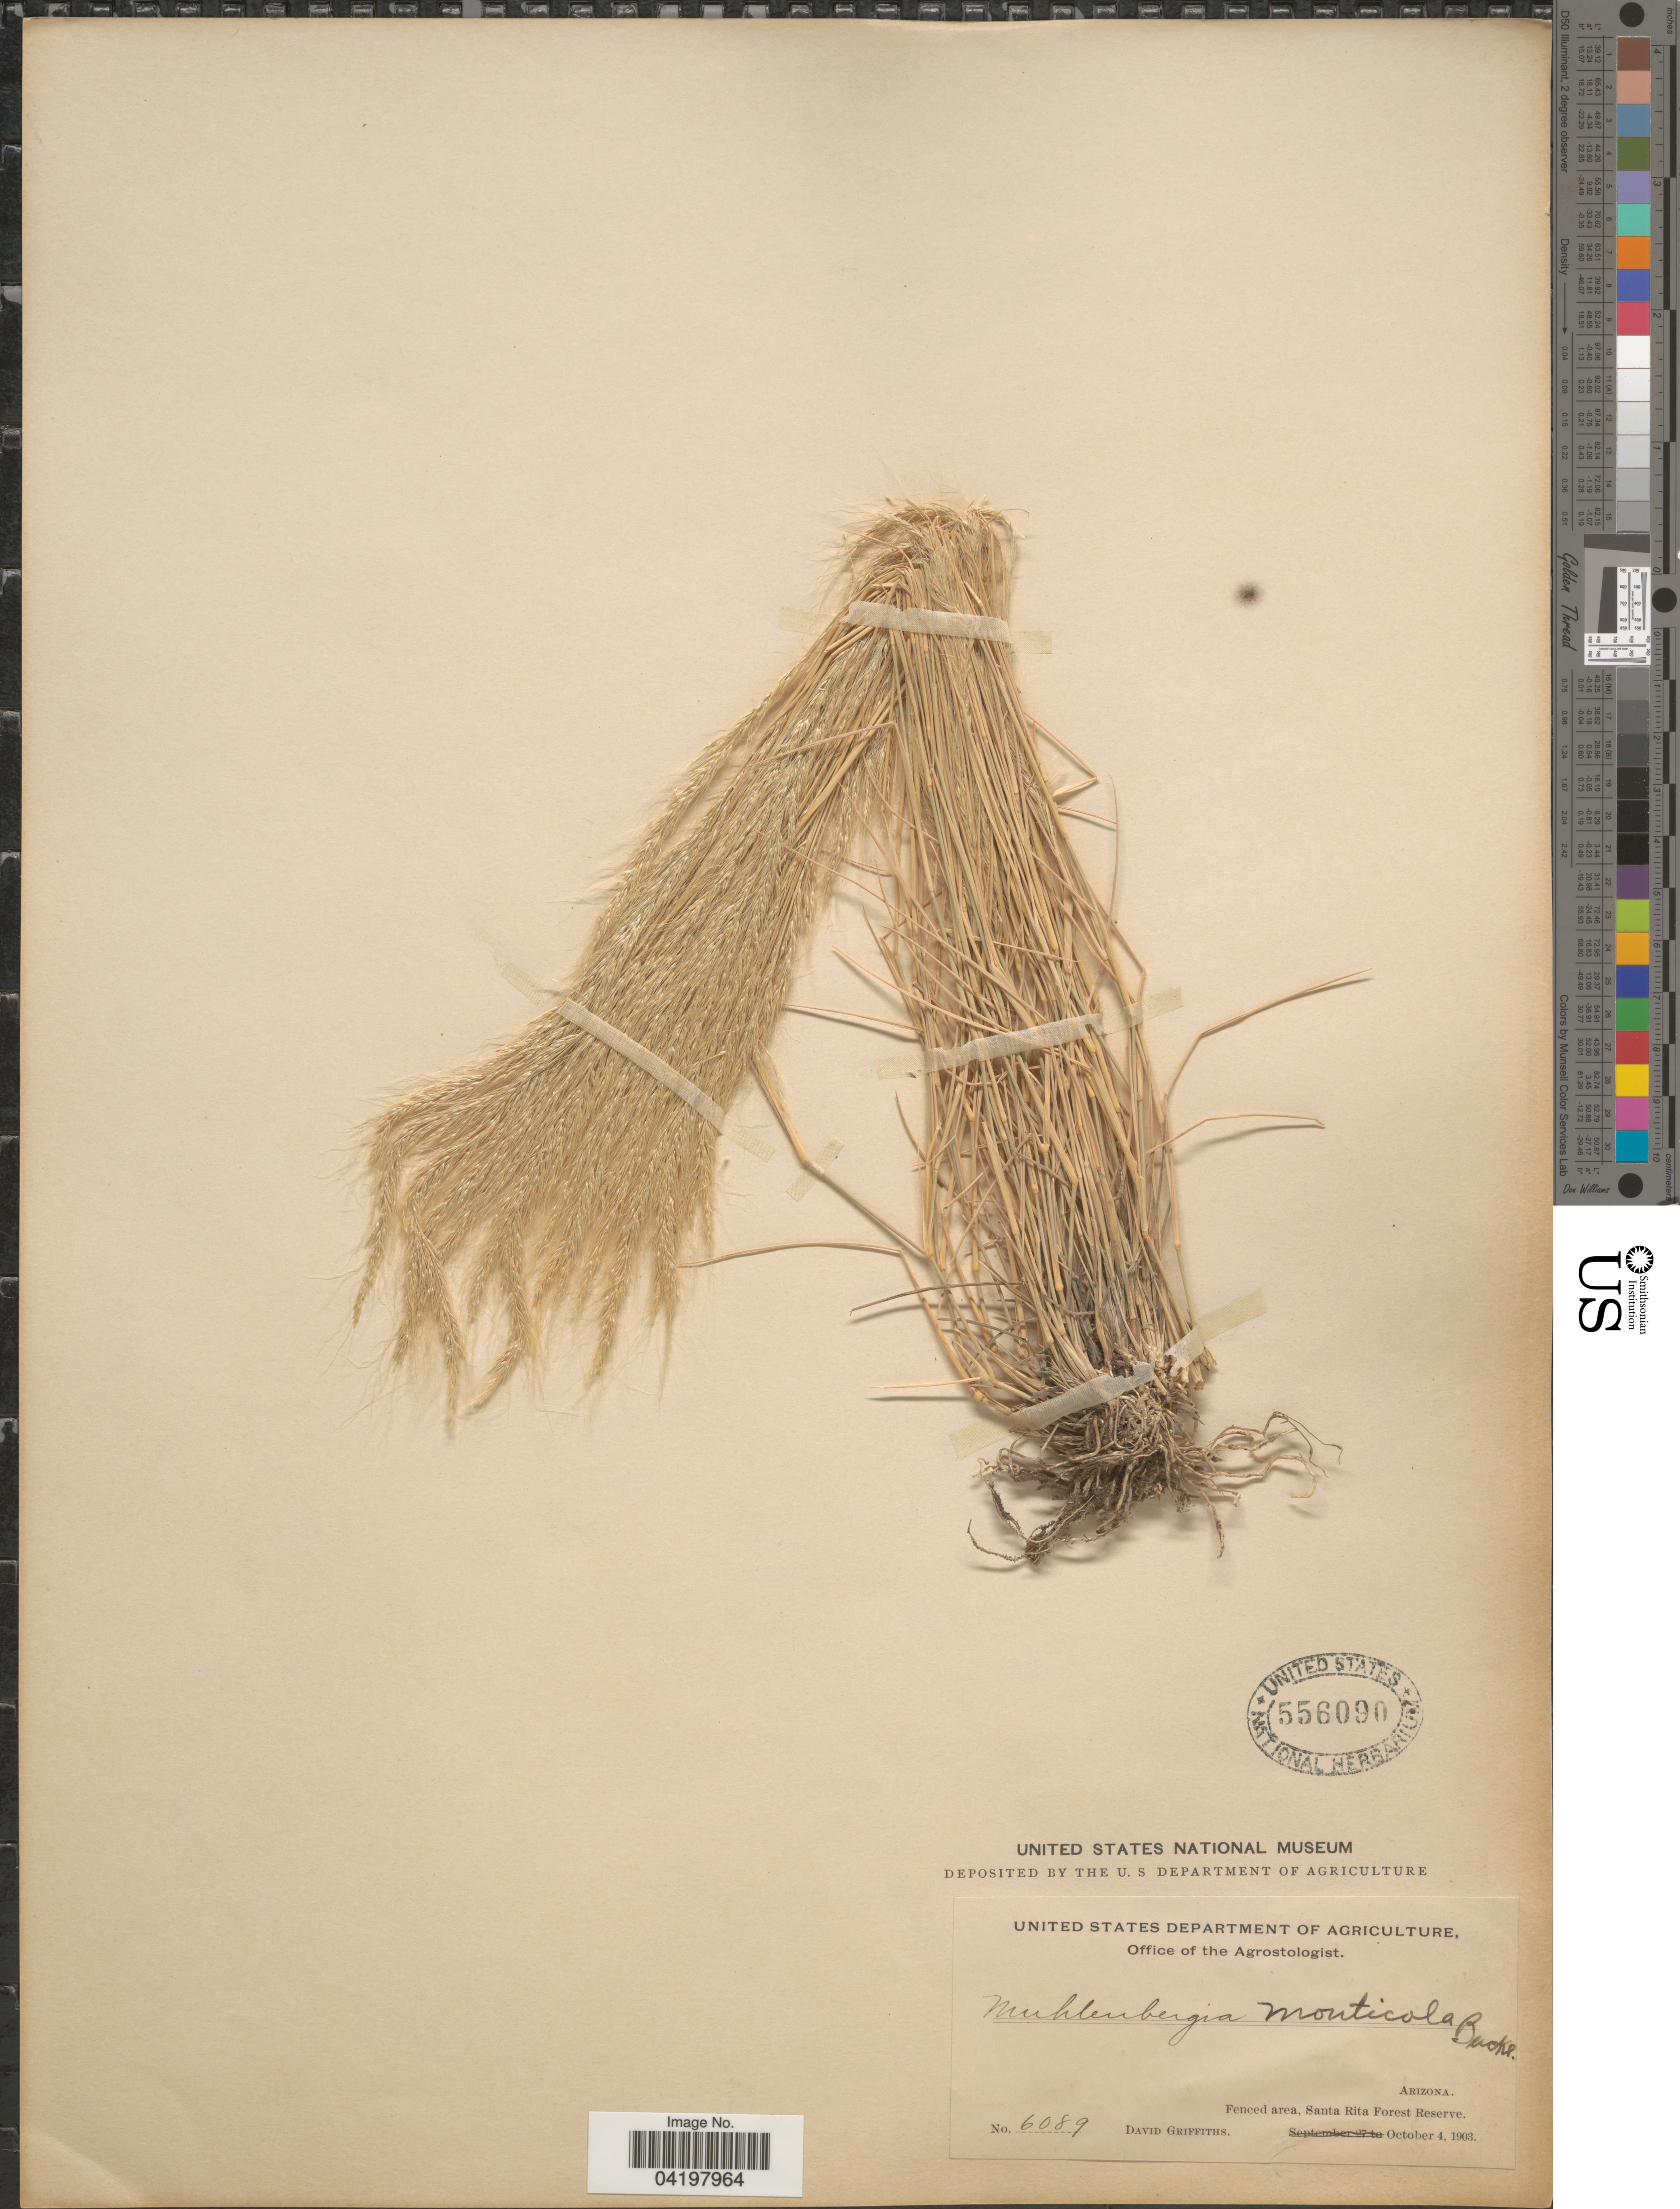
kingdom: Plantae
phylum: Tracheophyta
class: Liliopsida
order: Poales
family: Poaceae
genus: Muhlenbergia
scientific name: Muhlenbergia tenuifolia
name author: (Kunth) Kunth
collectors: D. Griffiths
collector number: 6089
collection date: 1903-10-04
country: United States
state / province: Arizona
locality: Fenced area, Santa Rita Forest Reserve.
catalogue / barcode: US 556090